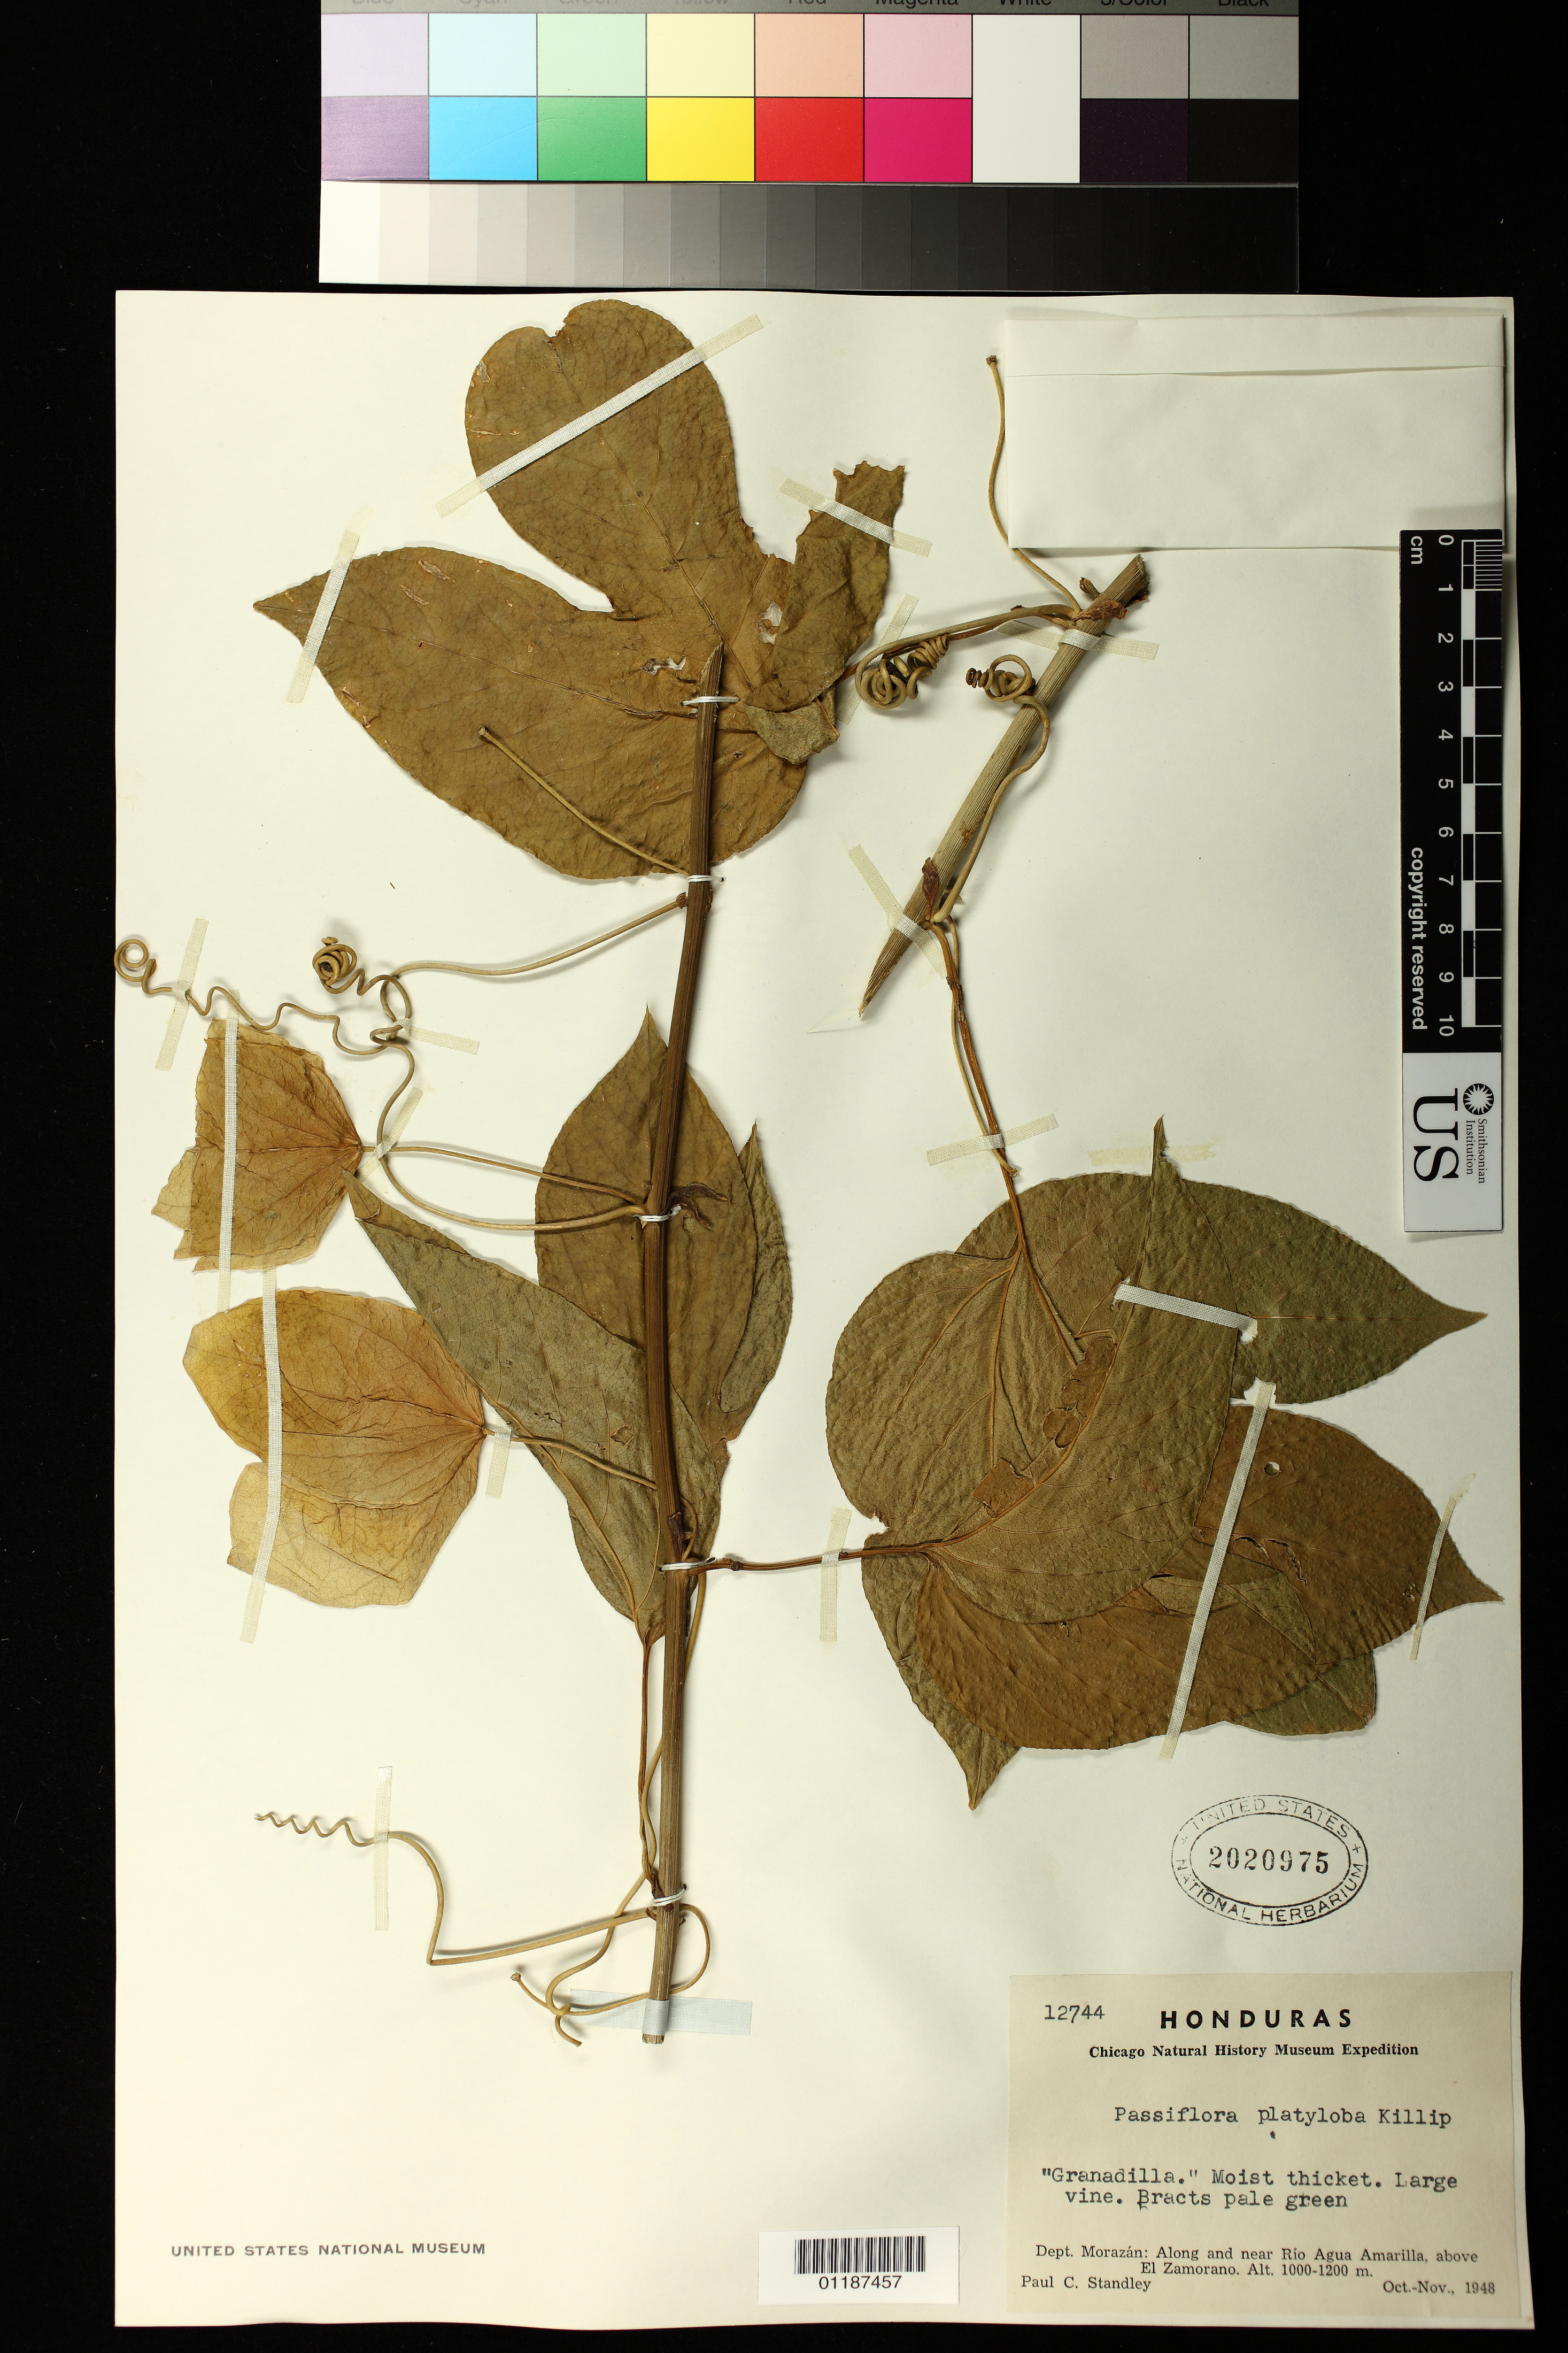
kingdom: Plantae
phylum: Tracheophyta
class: Magnoliopsida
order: Malpighiales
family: Passifloraceae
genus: Passiflora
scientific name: Passiflora platyloba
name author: Killip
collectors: P. C. Standley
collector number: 12744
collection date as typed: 1948-10 1948-11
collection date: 1948-10/1948-11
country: Honduras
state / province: Fco. Morazán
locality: Dept. Morazan: Along and near Rio Agua Amarilla, above El Zamorano.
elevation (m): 1000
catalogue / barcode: US 2020975